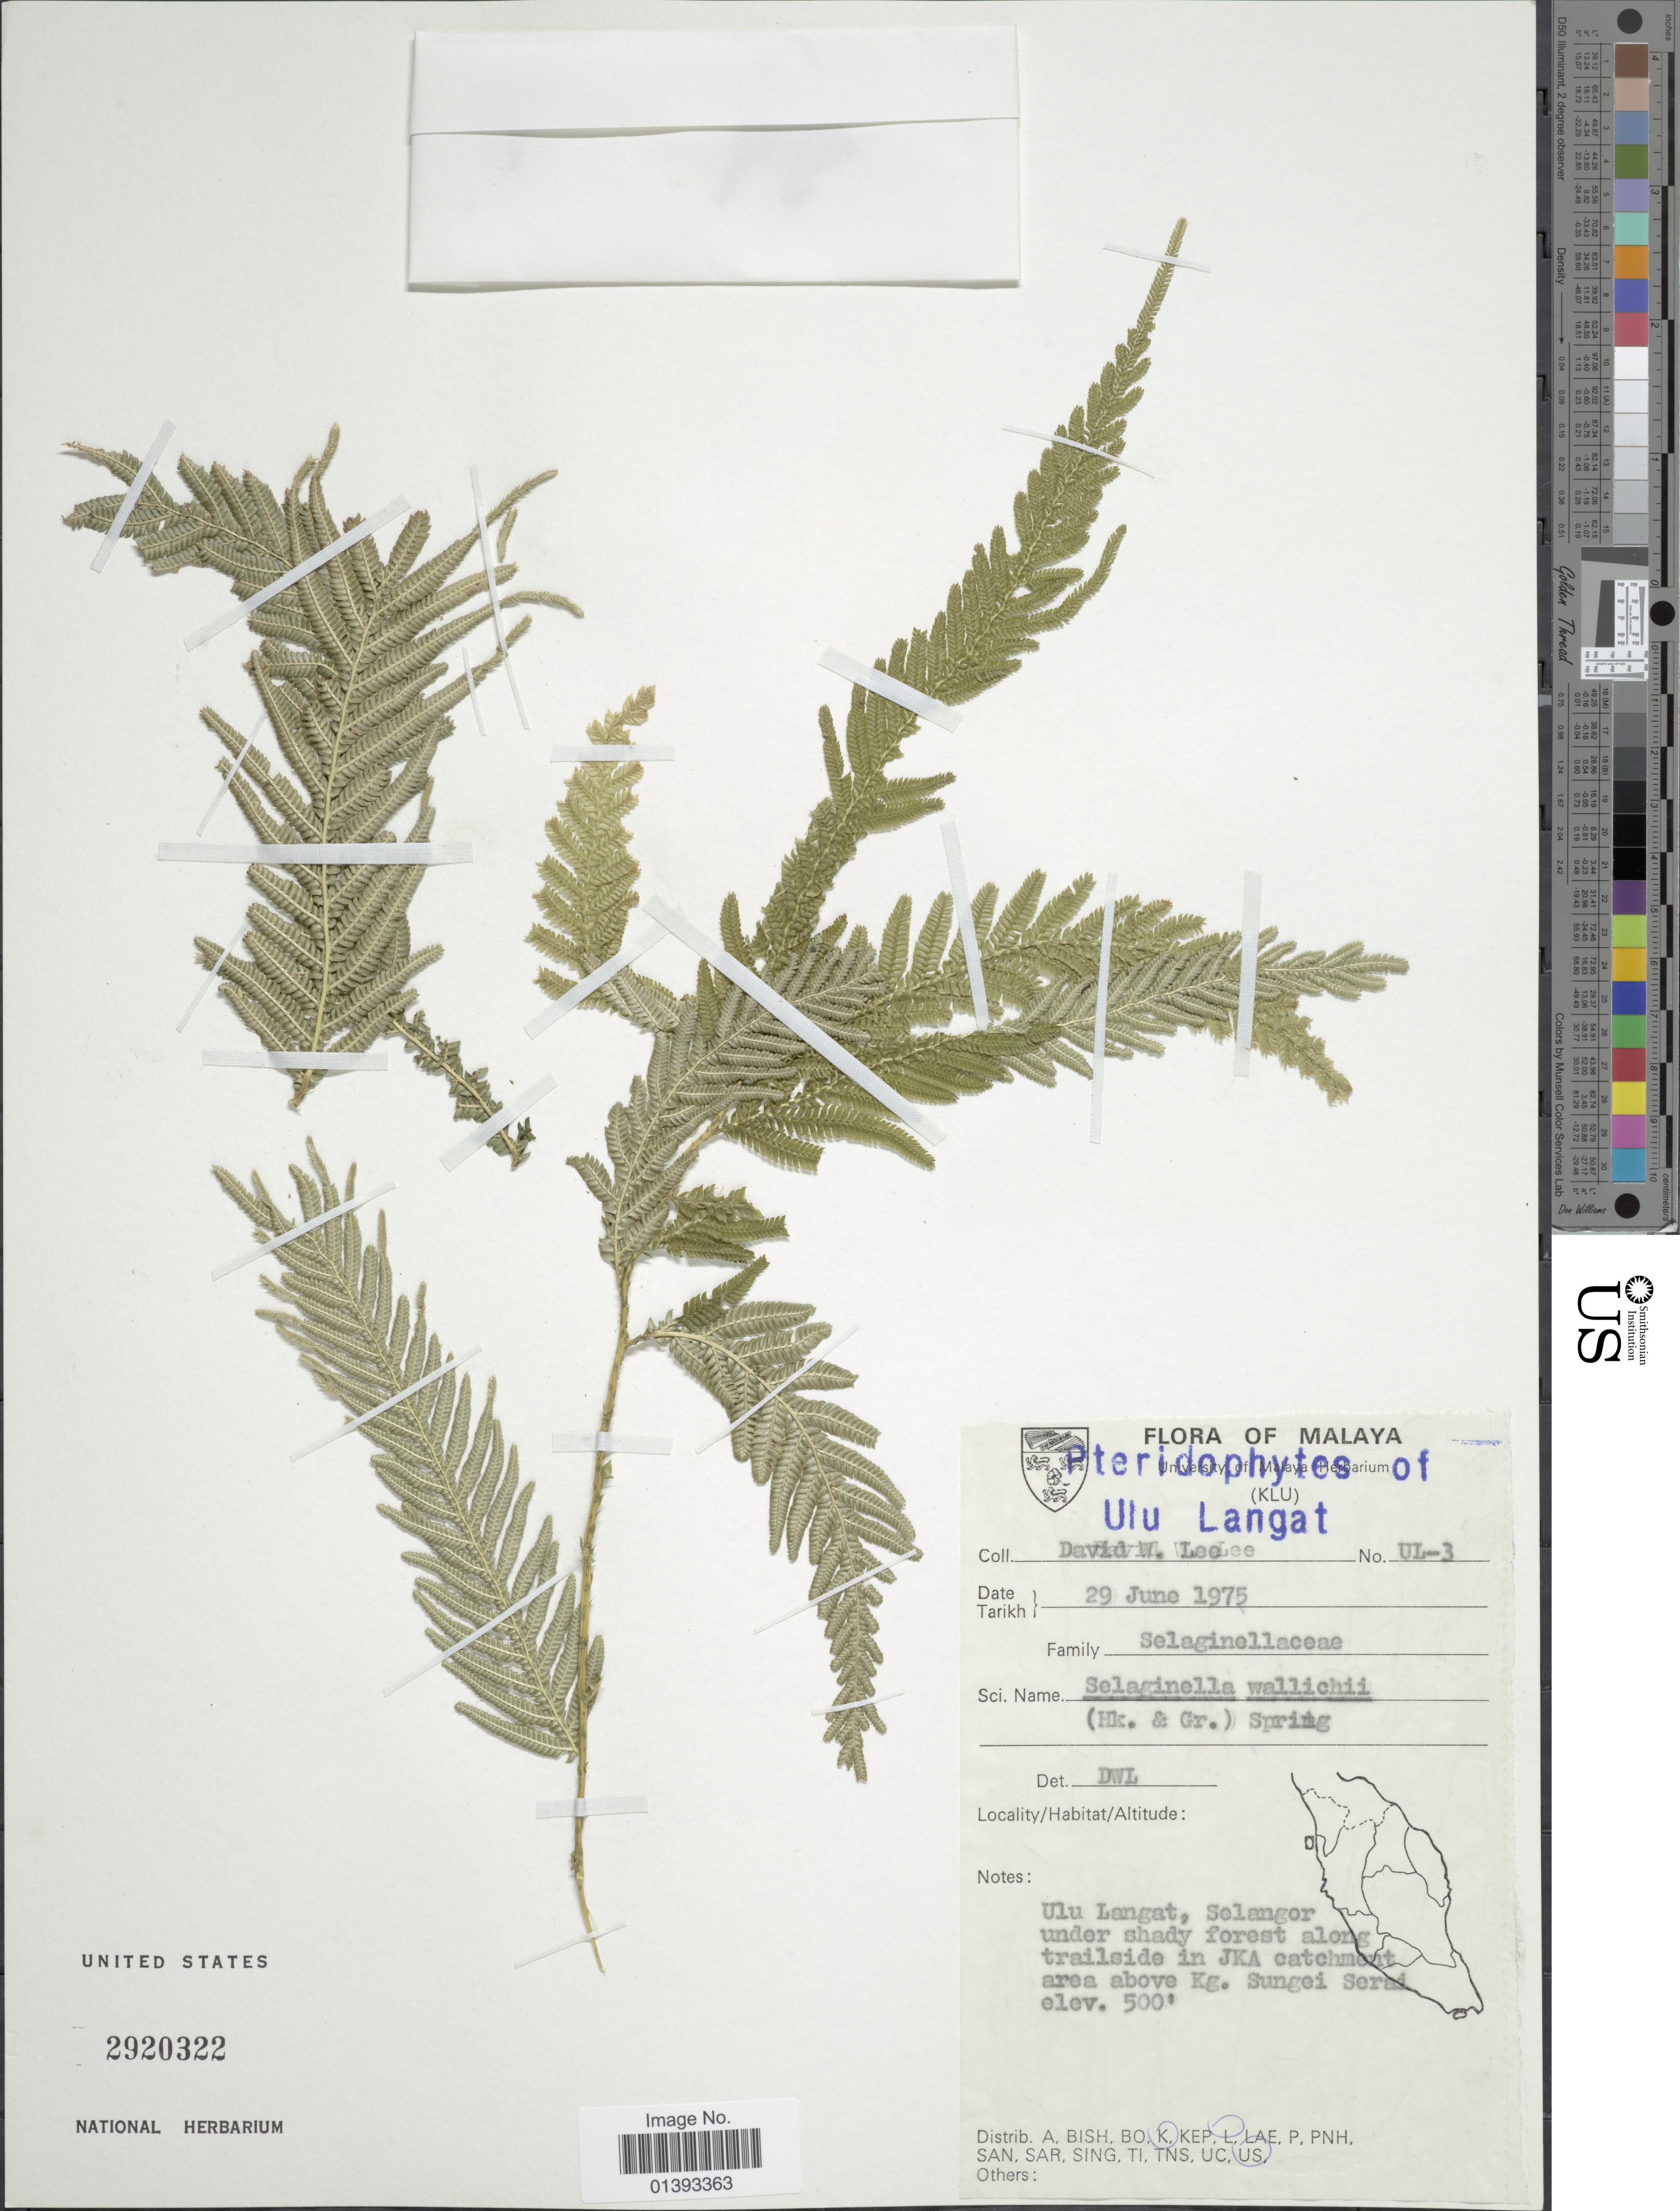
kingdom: Plantae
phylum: Tracheophyta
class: Lycopodiopsida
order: Selaginellales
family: Selaginellaceae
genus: Selaginella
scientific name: Selaginella wallichii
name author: (Hook. & Grev.) Spring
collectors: D. Lee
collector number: UL-3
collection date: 1975-06-29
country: Malaysia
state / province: Selangor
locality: Malaya, Ulu Langat, Selangor under shady forest along trailside in JKA catchment area above Kg. Sungei Serai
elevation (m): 152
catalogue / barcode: US 2920322